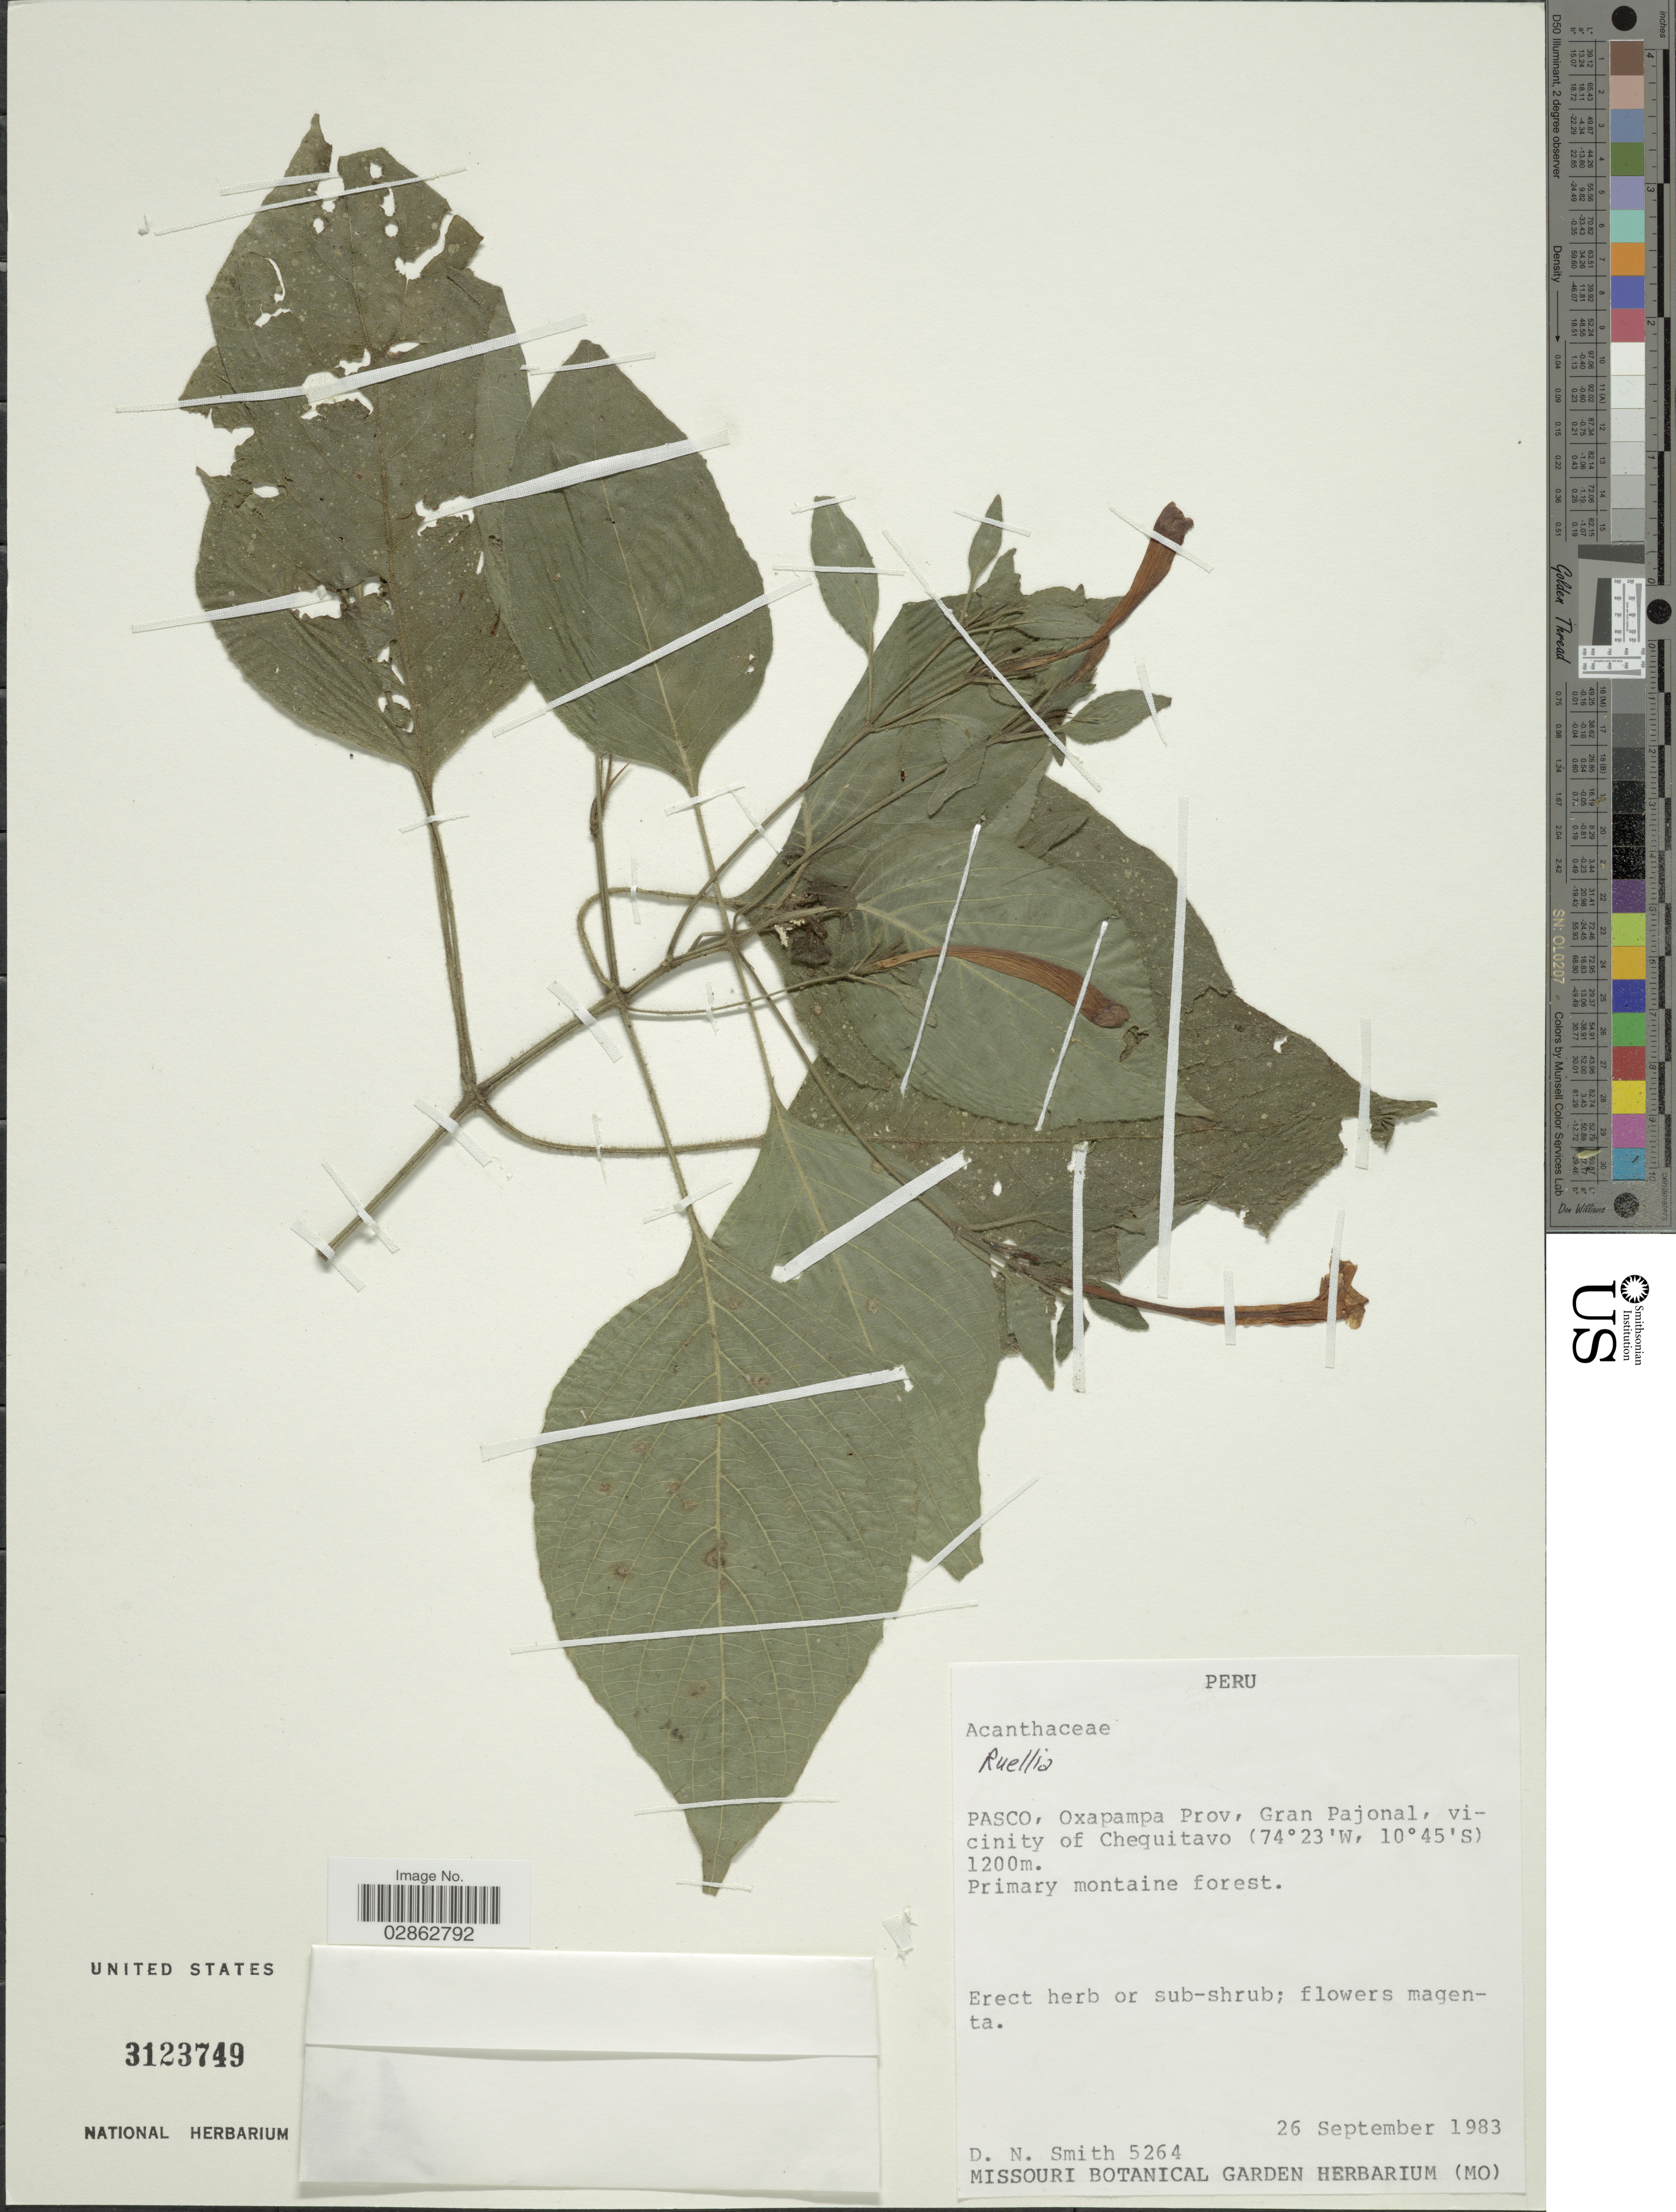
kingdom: Plantae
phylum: Tracheophyta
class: Magnoliopsida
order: Lamiales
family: Acanthaceae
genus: Ruellia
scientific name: Ruellia sp.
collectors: D. Smith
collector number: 5264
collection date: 1983-09-26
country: Peru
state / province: Pasco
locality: Oxapampa Prov, Gran Pajonal, vicinity of Chequitavo.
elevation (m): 1200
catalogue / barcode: US 3123749